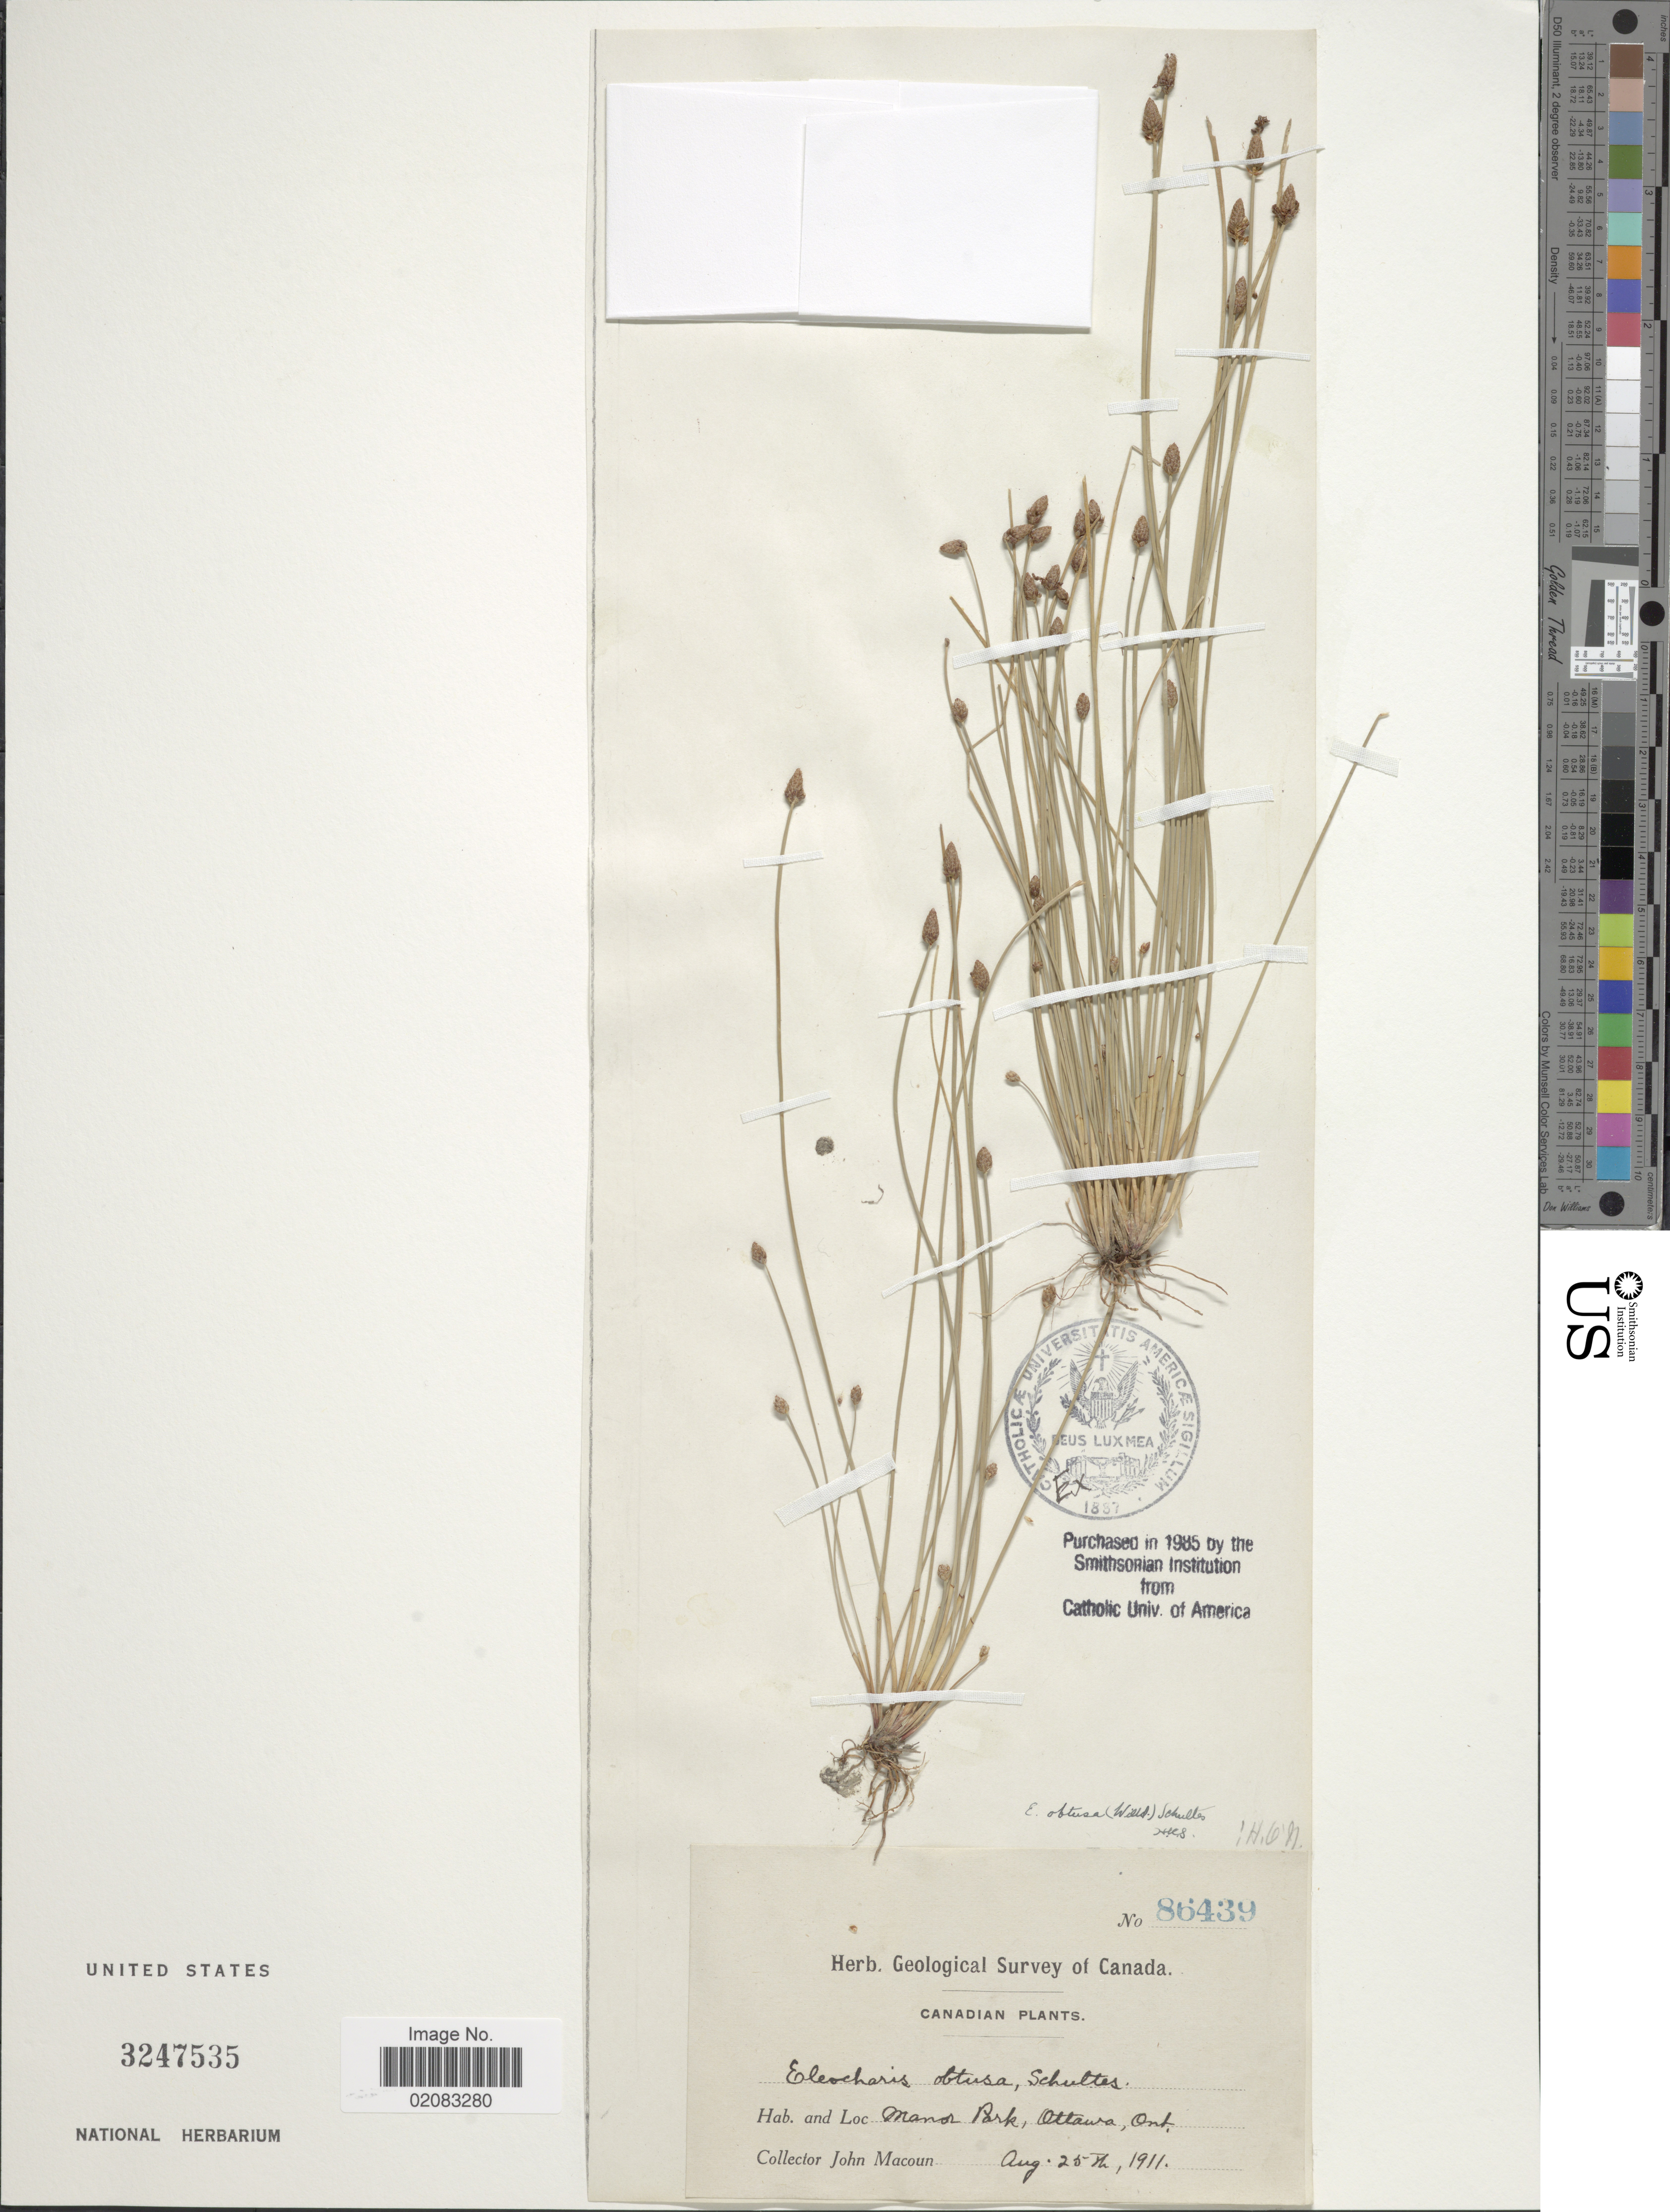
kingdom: Plantae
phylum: Tracheophyta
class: Liliopsida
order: Poales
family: Cyperaceae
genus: Eleocharis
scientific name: Eleocharis obtusa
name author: (Willd.) Schult.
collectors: J. Macoun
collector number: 86439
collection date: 1911-08-25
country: Canada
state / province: Ontario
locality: Manor Park, Ottawa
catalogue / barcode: US 3247535